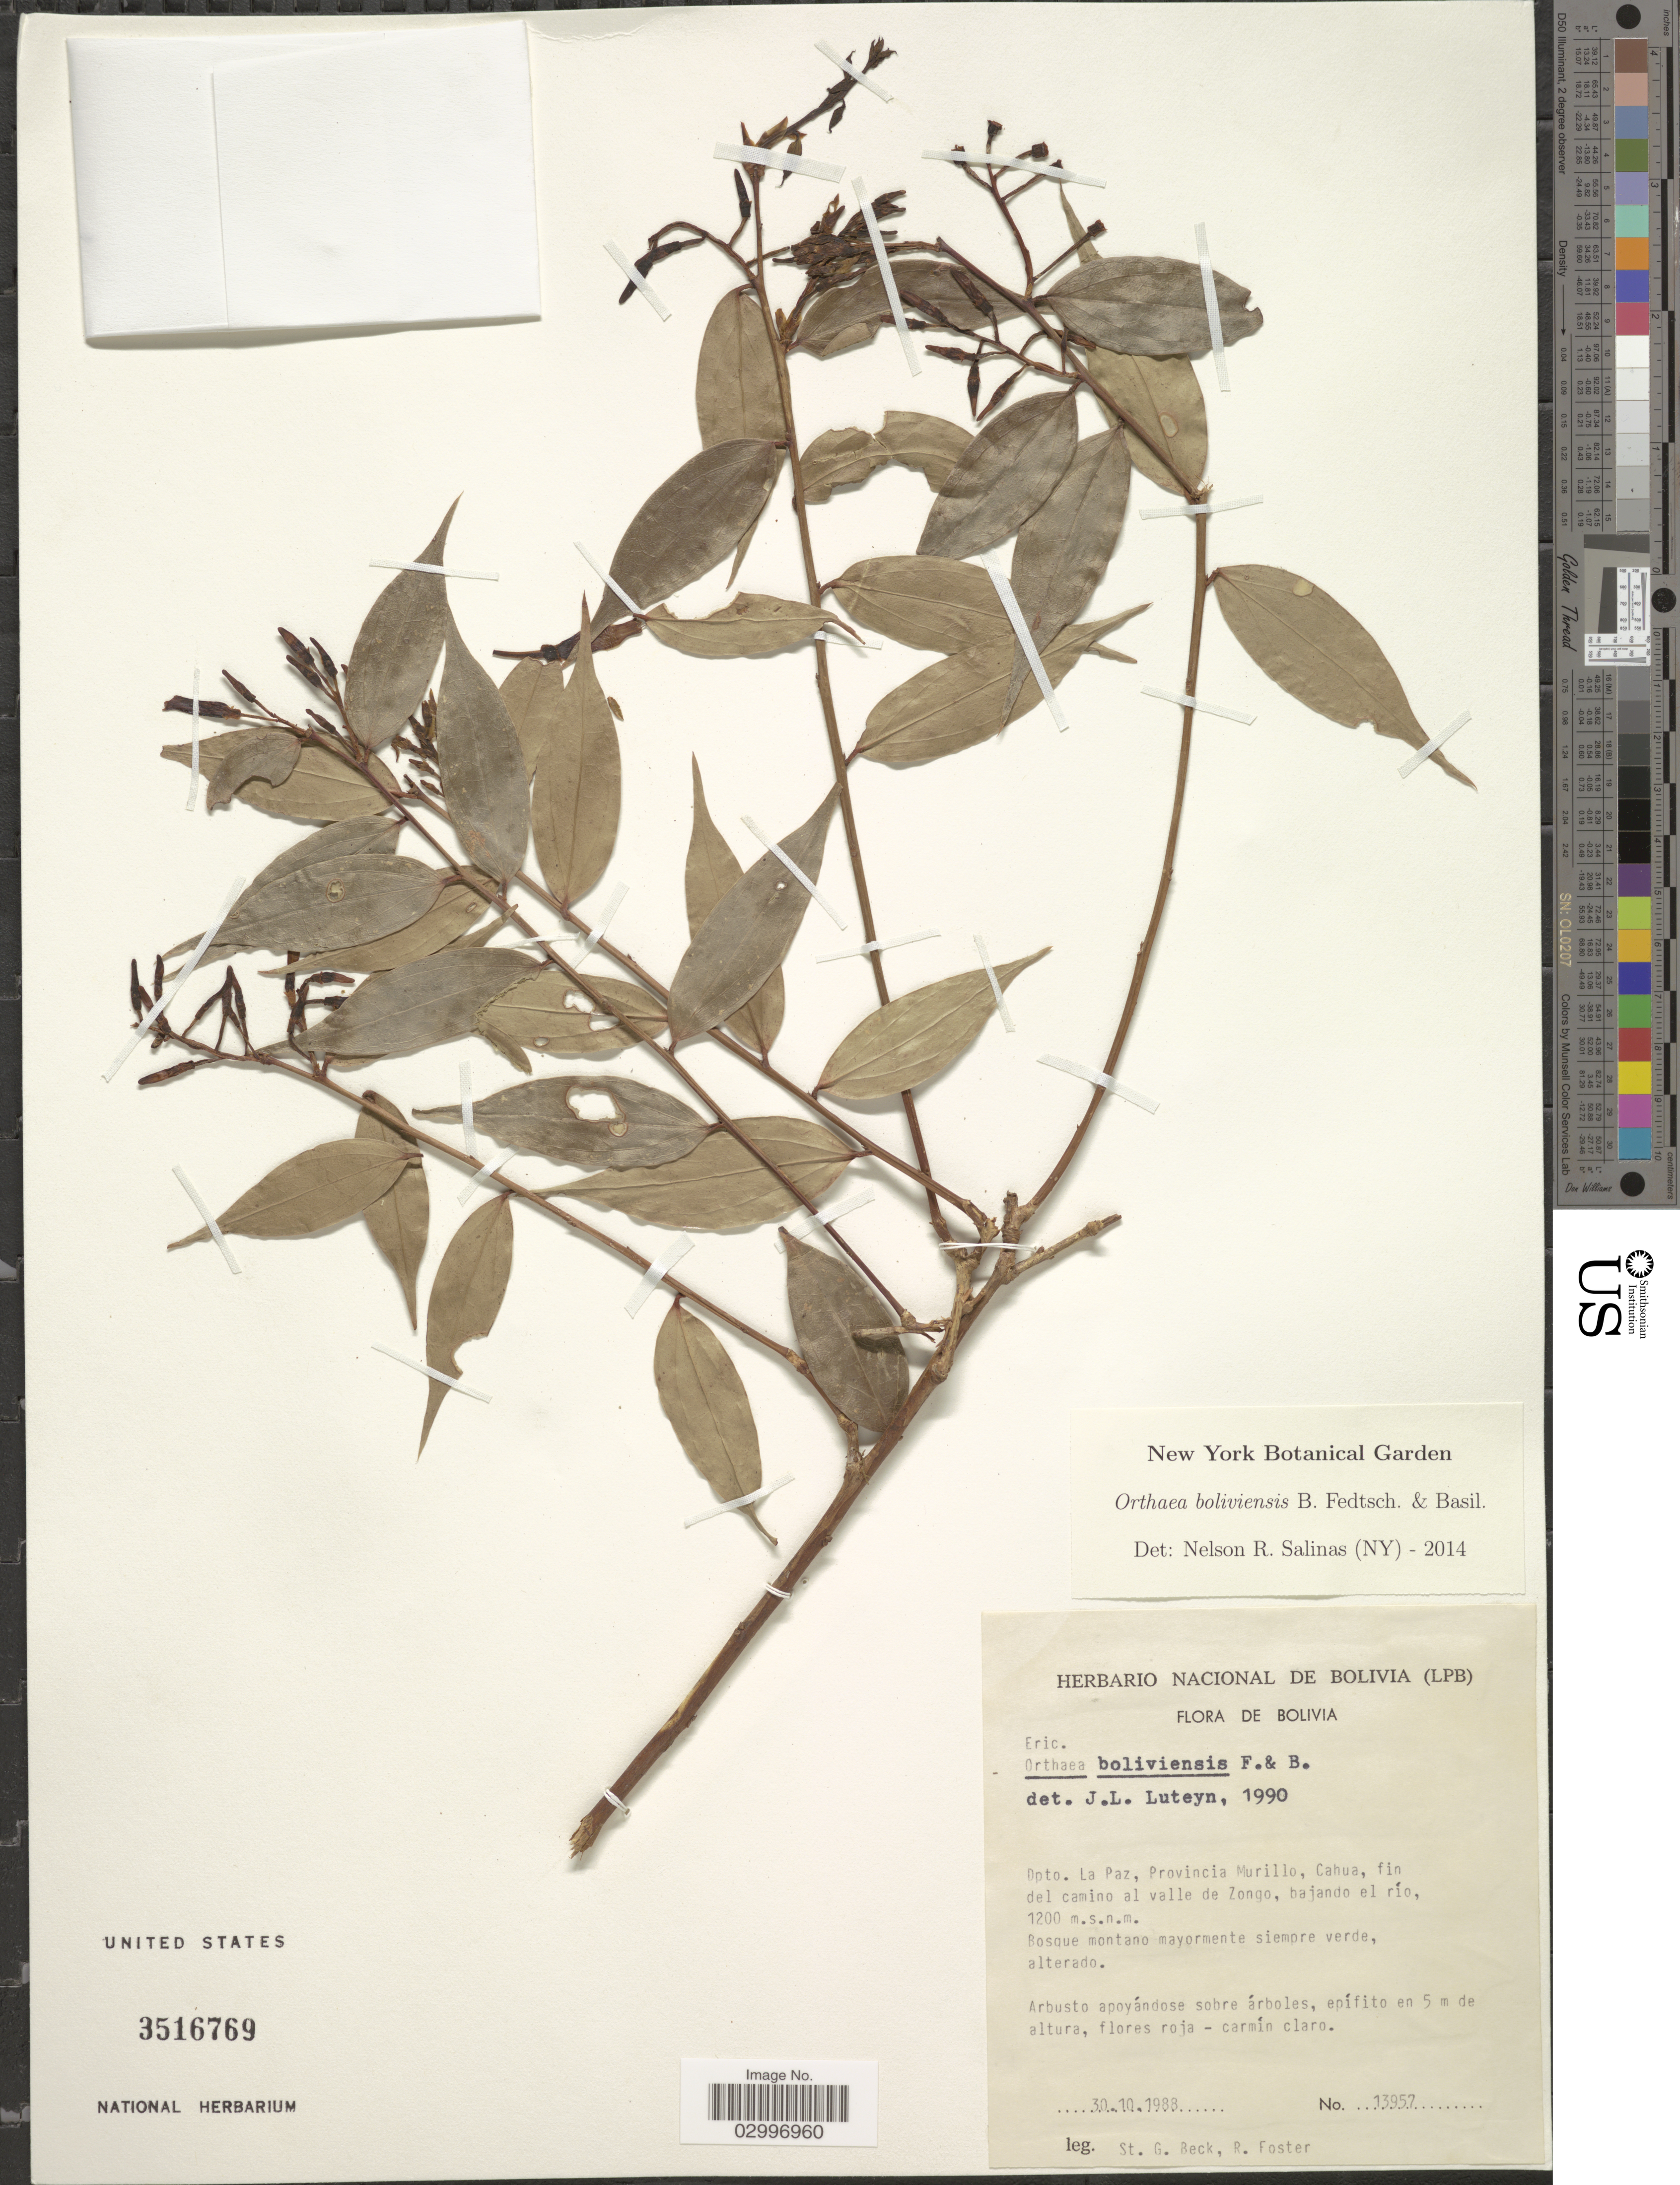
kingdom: Plantae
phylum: Tracheophyta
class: Magnoliopsida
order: Ericales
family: Ericaceae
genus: Orthaea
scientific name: Orthaea boliviensis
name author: B. Fedtsch. & Basilevskaja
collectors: S. G. Beck & R. Foster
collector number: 13957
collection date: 1988-10-30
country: Bolivia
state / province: La Paz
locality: Dpto. La Paz, Provincia Murillo, Cahua, fin del camino al valle de Zongo, bajando el río.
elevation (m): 1200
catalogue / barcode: US 3516769